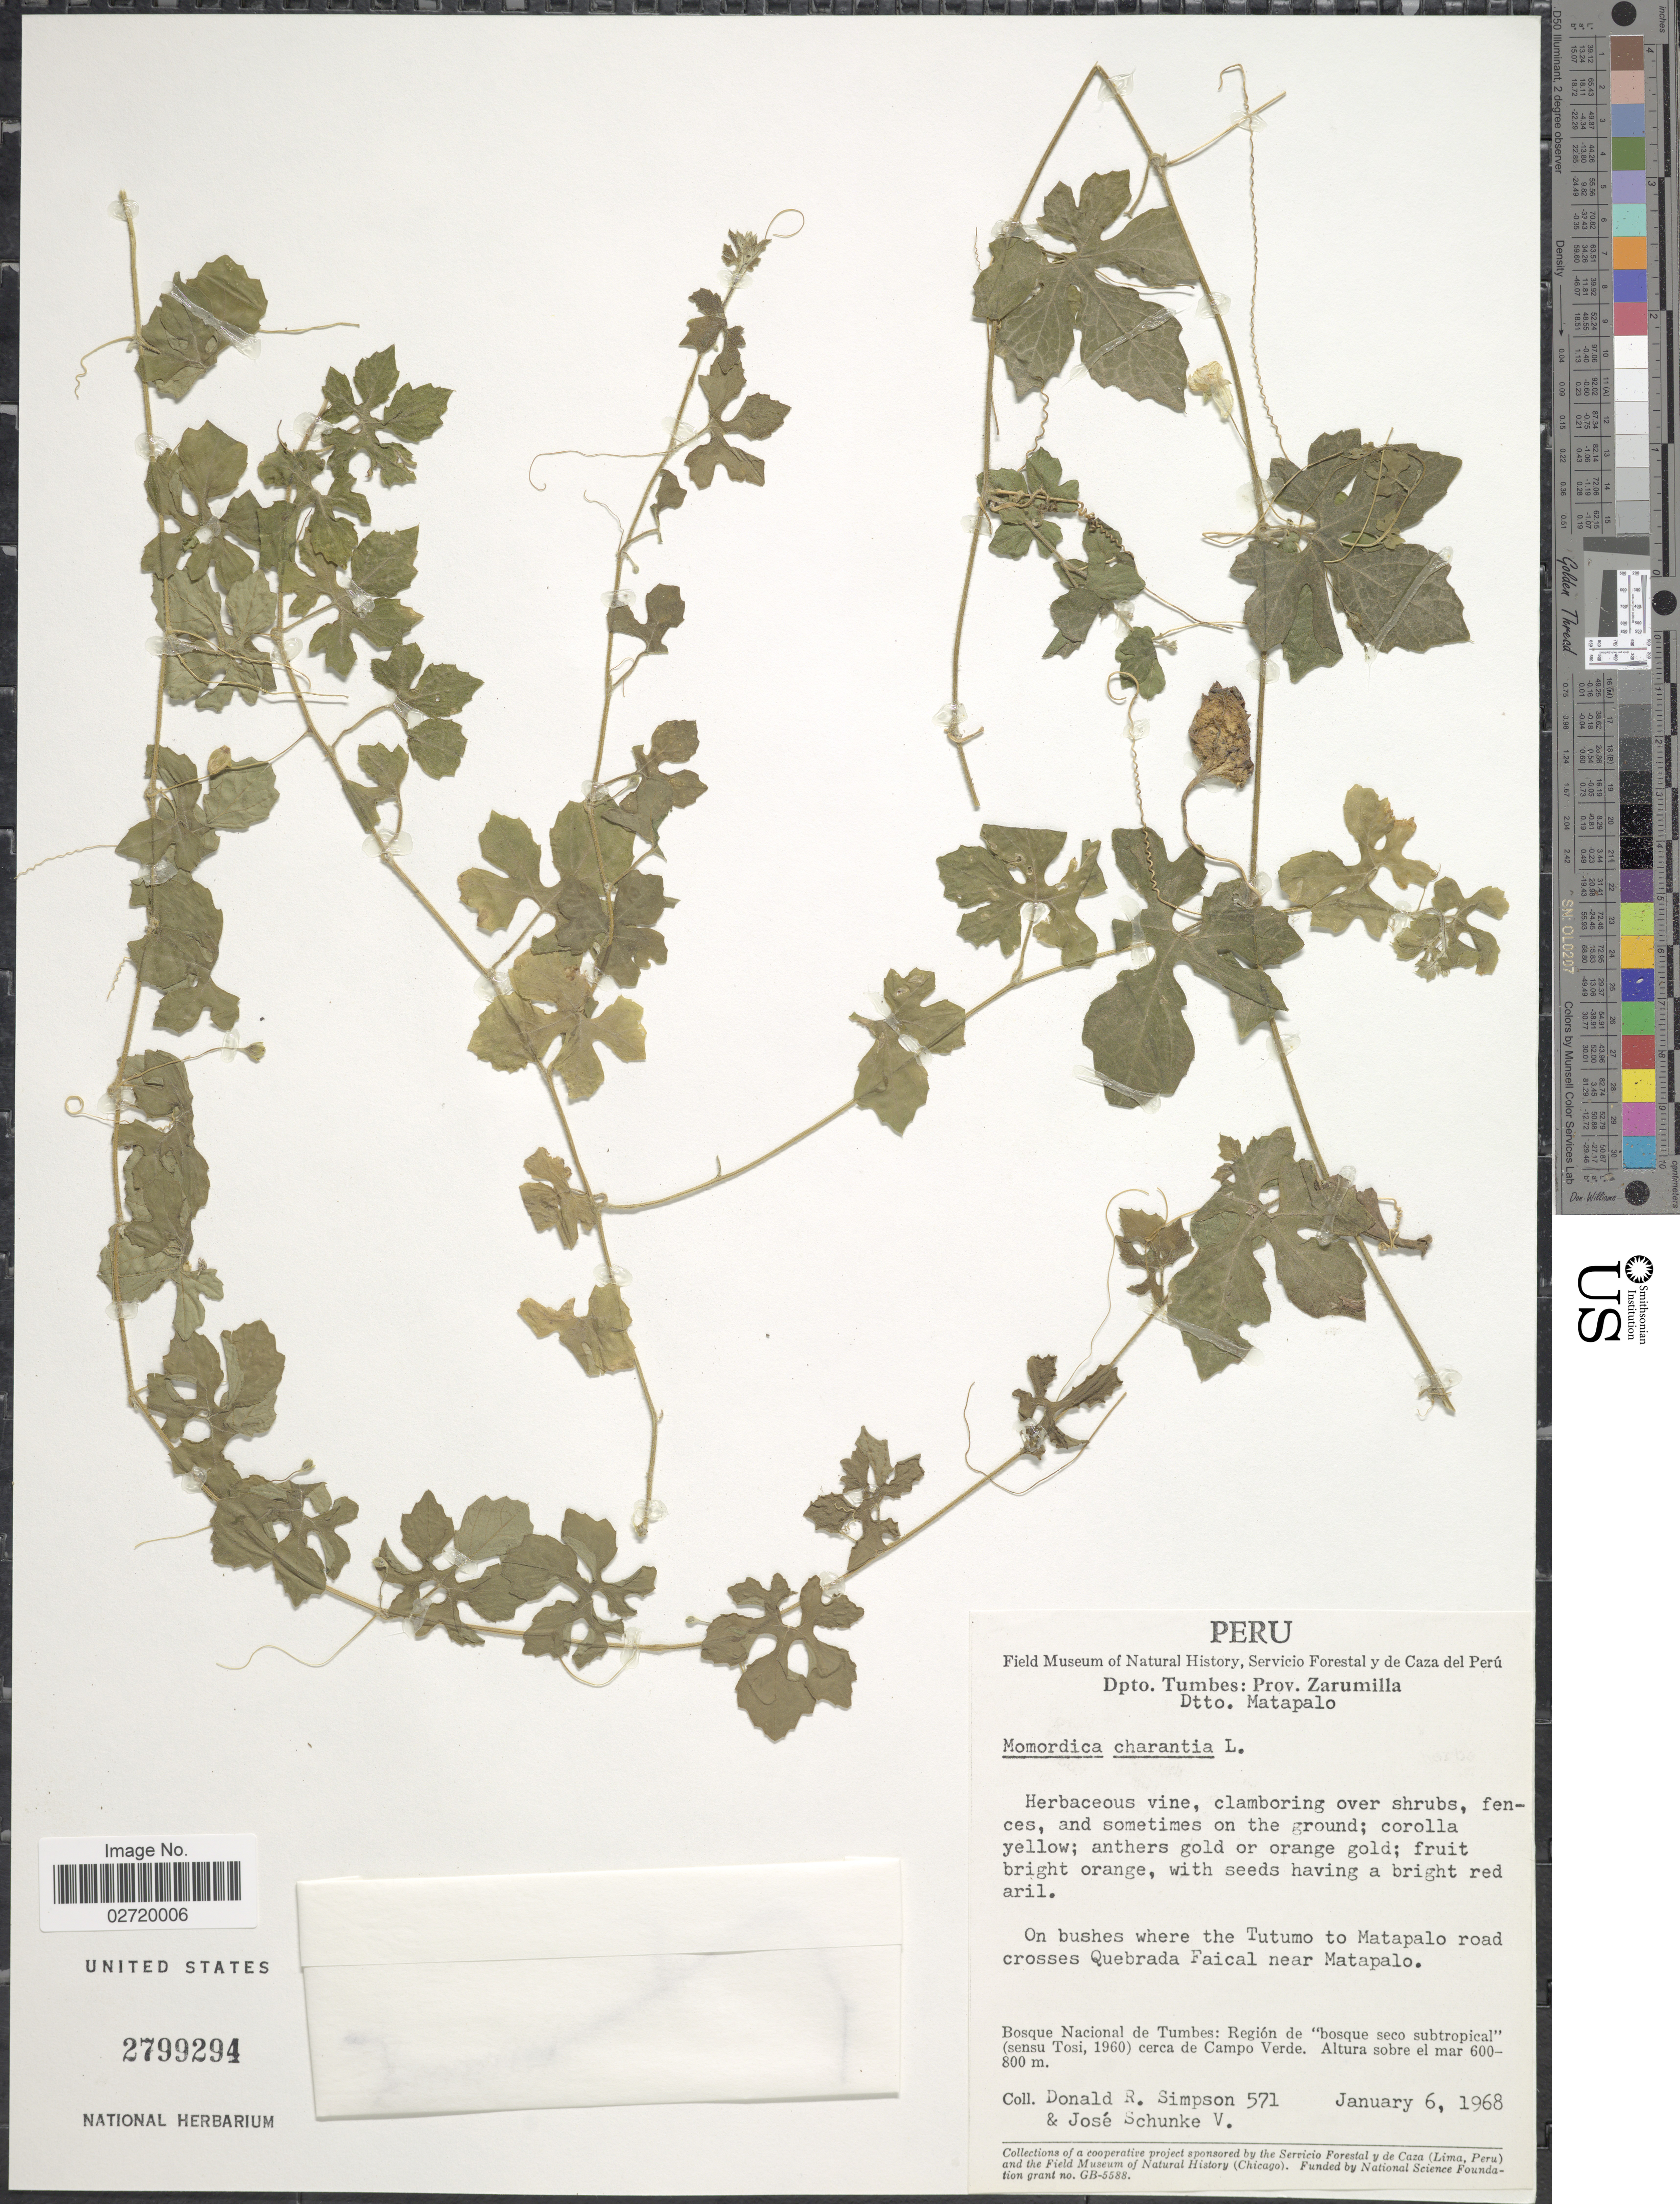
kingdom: Plantae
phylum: Tracheophyta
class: Magnoliopsida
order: Cucurbitales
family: Cucurbitaceae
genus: Momordica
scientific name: Momordica charantia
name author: L.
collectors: D. R. Simpson & J. Schunke Vigo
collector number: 571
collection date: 1968-01-06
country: Peru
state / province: Tumbes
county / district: Zarumilla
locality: Prov. Zarumilla. Dtto. Matapalo. On bushers where Tutumo to matapalo road crosses Quebrada Fiacal near Matapalo. Bosque Nacional de Tumbes: Region de "bosque seco subtropical" cerca de Campo Verde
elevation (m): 600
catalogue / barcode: US 2799294